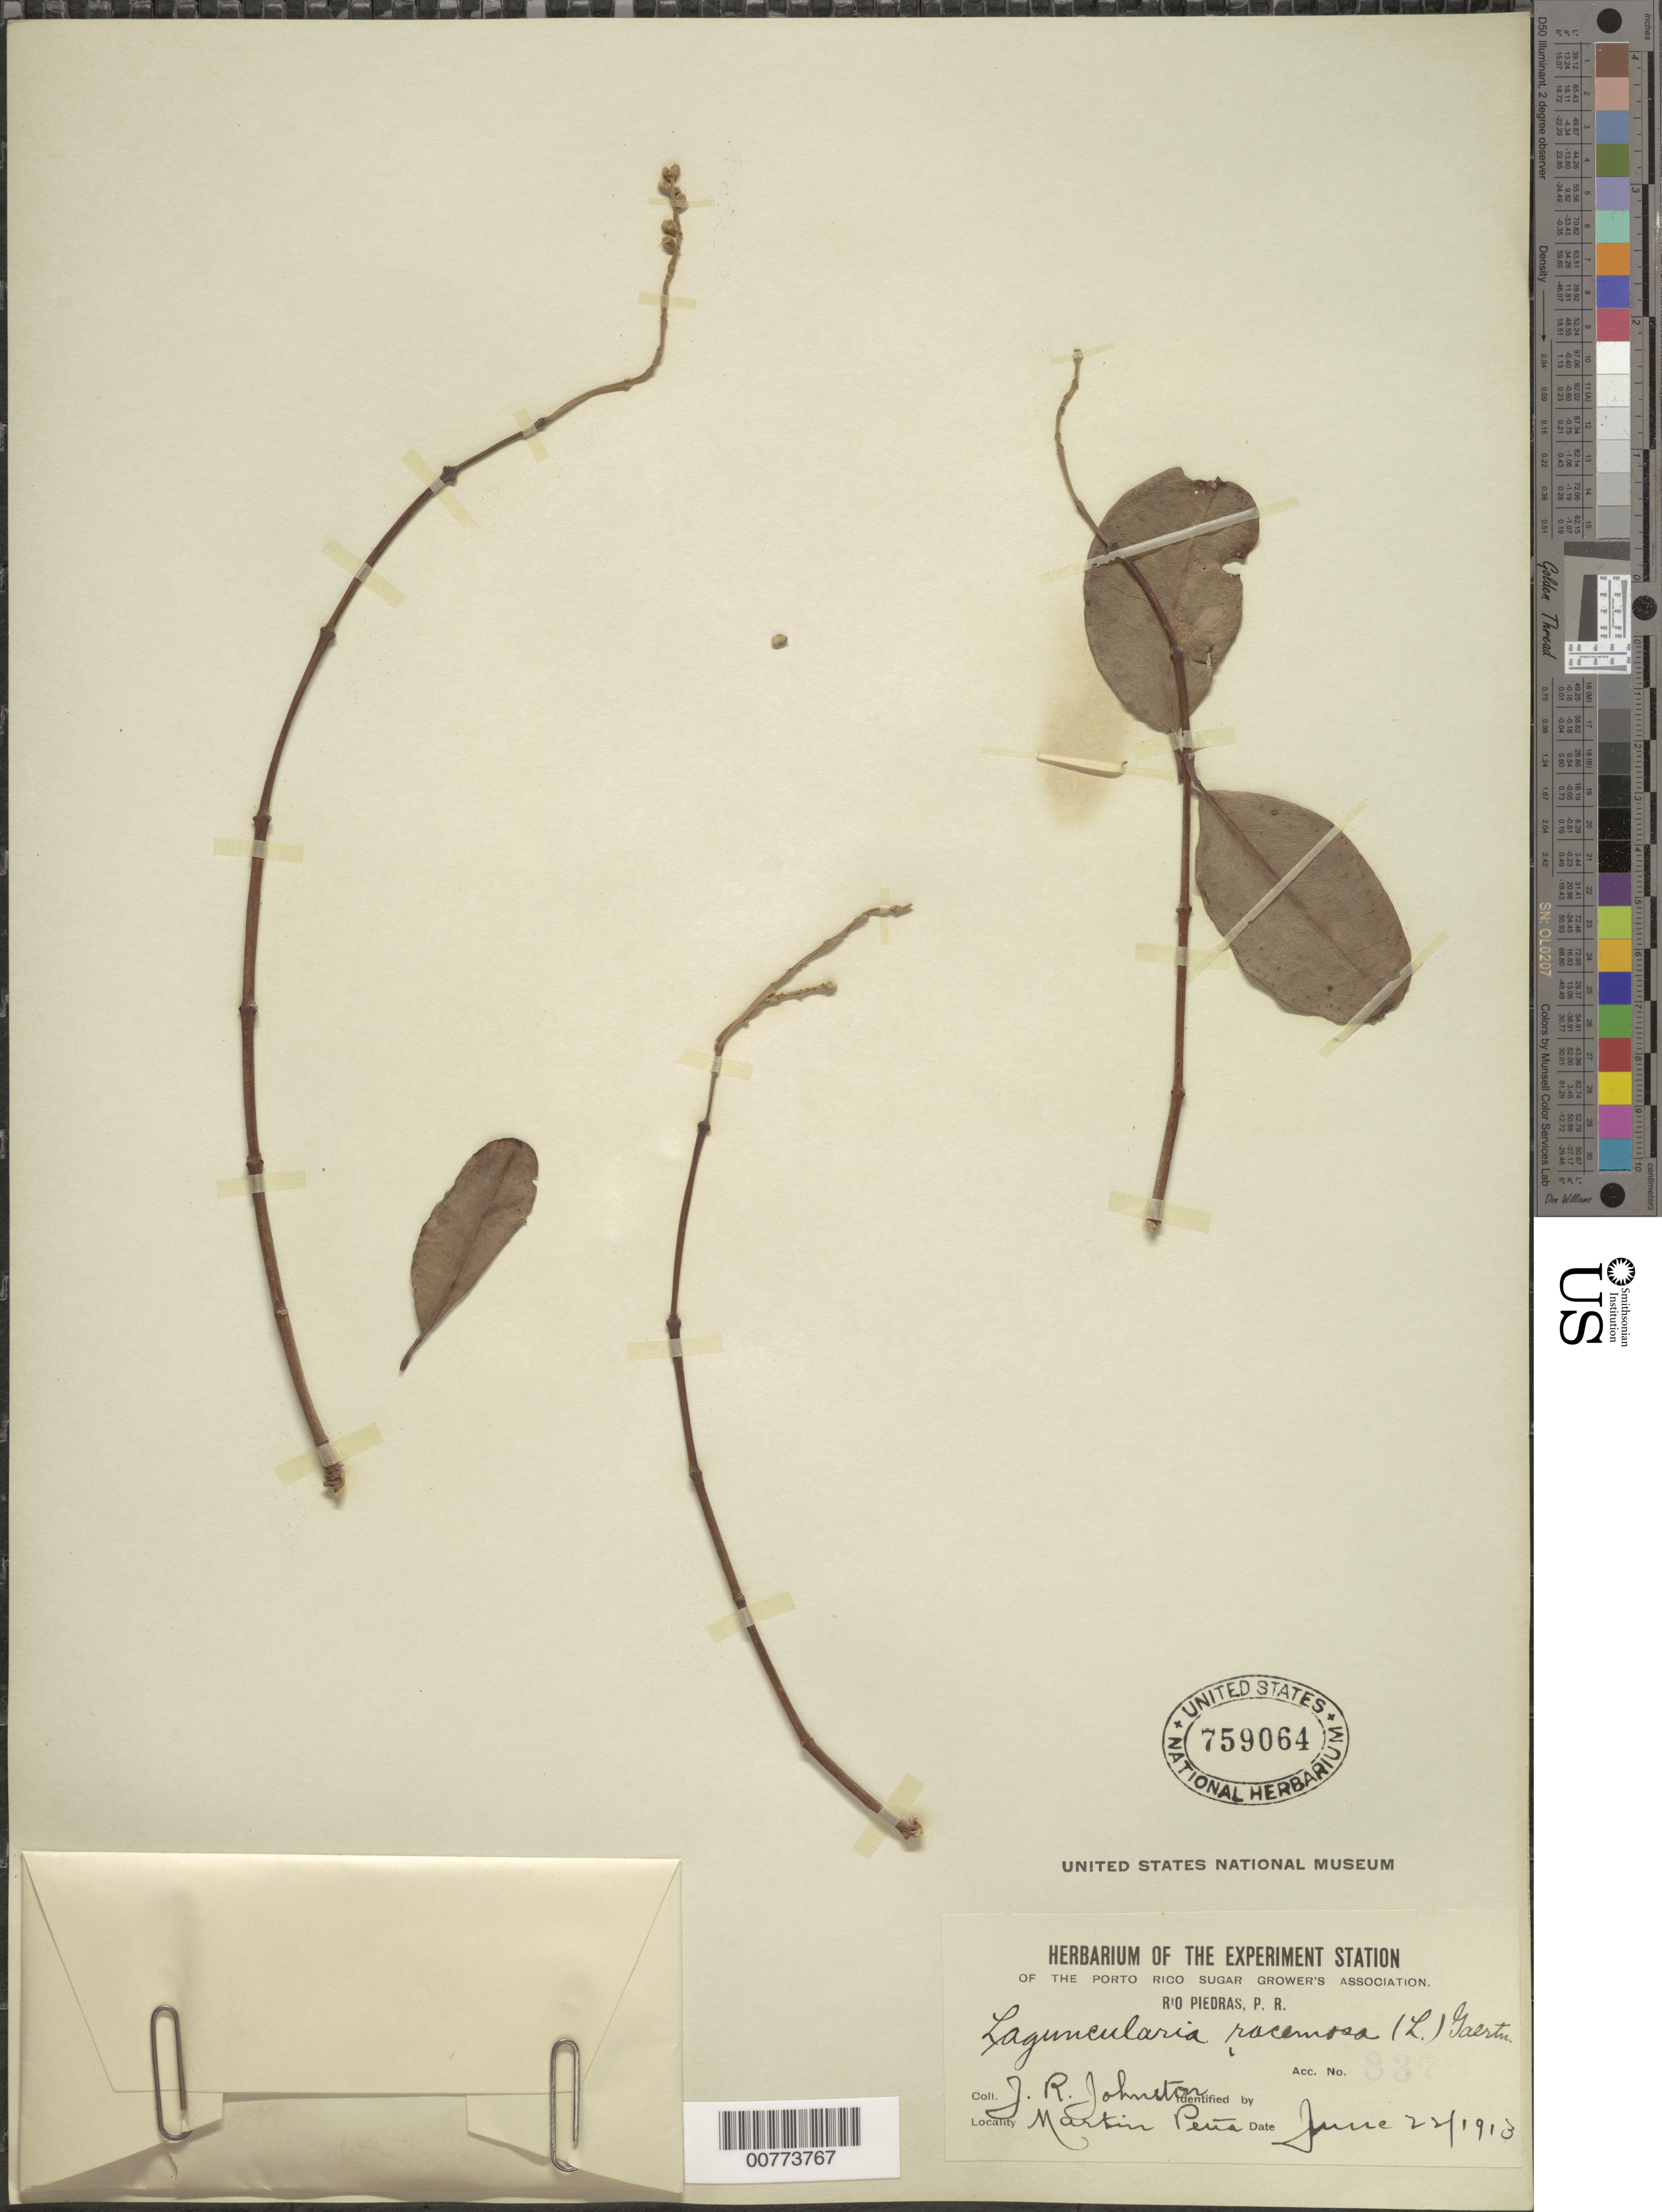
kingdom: Plantae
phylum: Tracheophyta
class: Magnoliopsida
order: Myrtales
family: Combretaceae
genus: Laguncularia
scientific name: Laguncularia racemosa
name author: (L.) C.F. Gaertn.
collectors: J. Johnston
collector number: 837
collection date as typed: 24 Jun 1913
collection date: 1913-06-24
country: Puerto Rico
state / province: San Juan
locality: Martín Peña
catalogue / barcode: US 759064